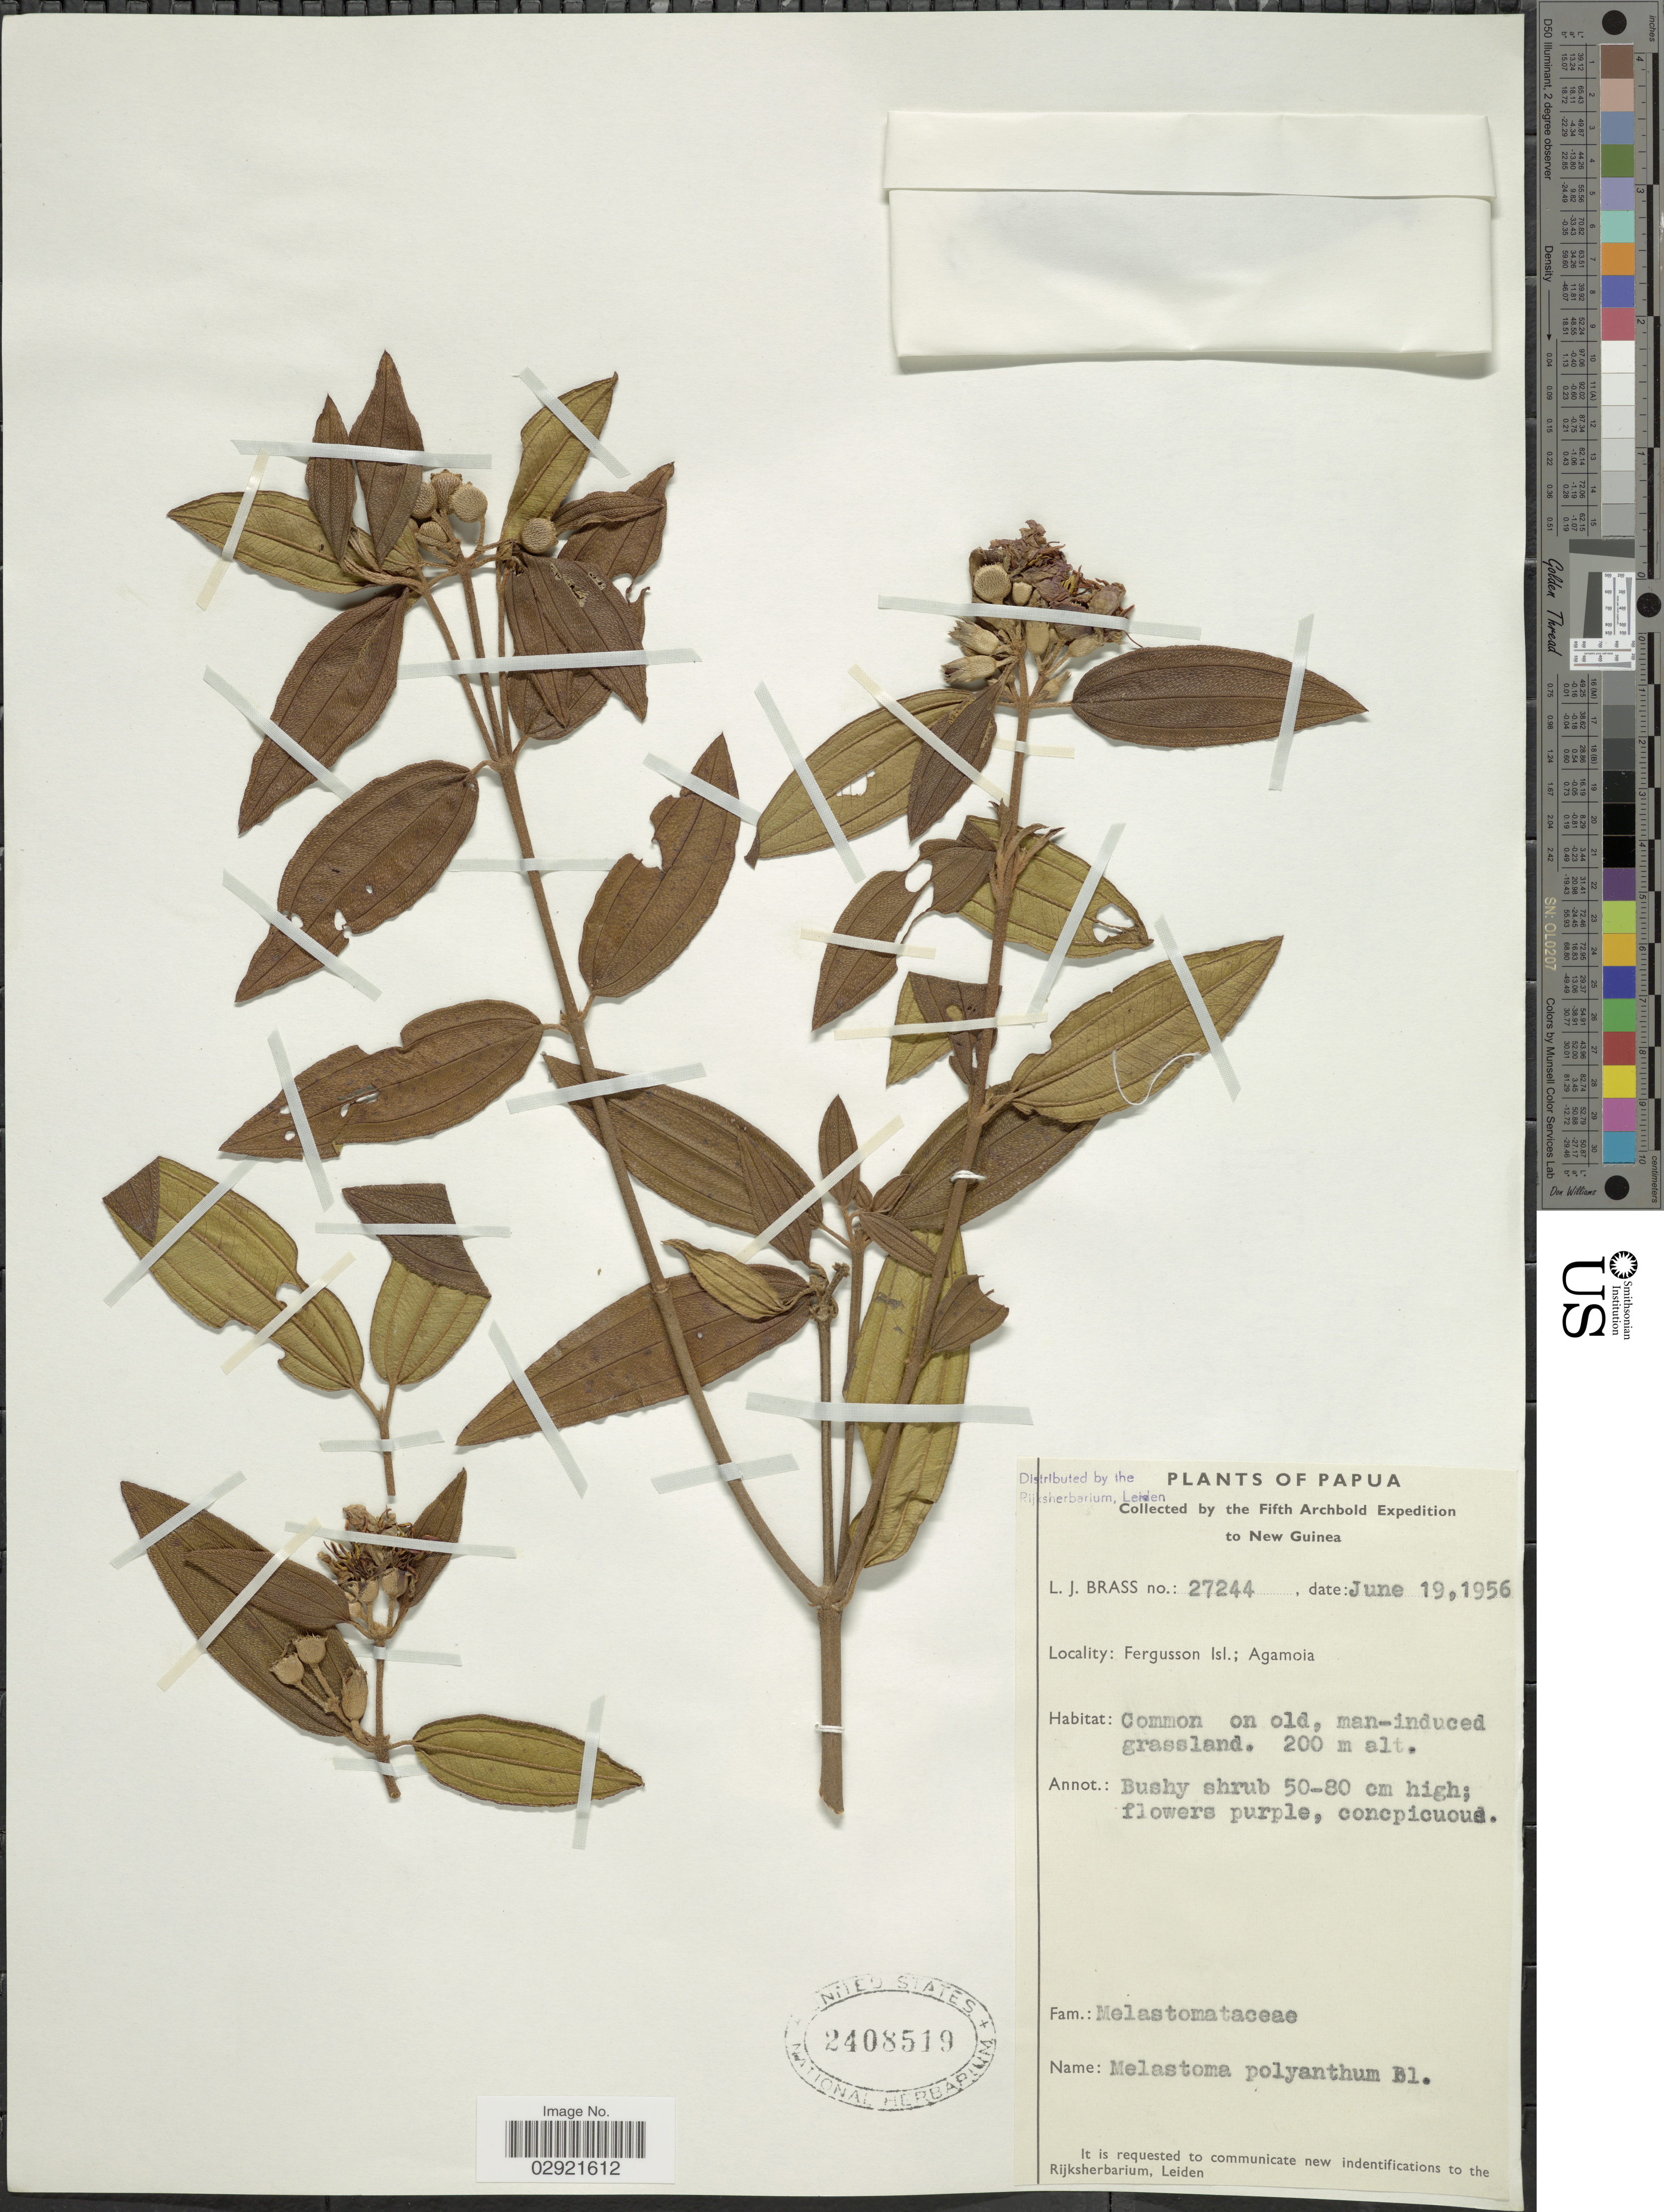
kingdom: Plantae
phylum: Tracheophyta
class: Magnoliopsida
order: Myrtales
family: Melastomataceae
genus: Melastoma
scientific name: Melastoma malabathricum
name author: L.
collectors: L. J. Brass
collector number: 27244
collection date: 1956-06-19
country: Papua New Guinea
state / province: Milne Bay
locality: New Guinea. Fergusson Isl.; Agamoia.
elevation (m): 200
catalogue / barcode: US 2408519